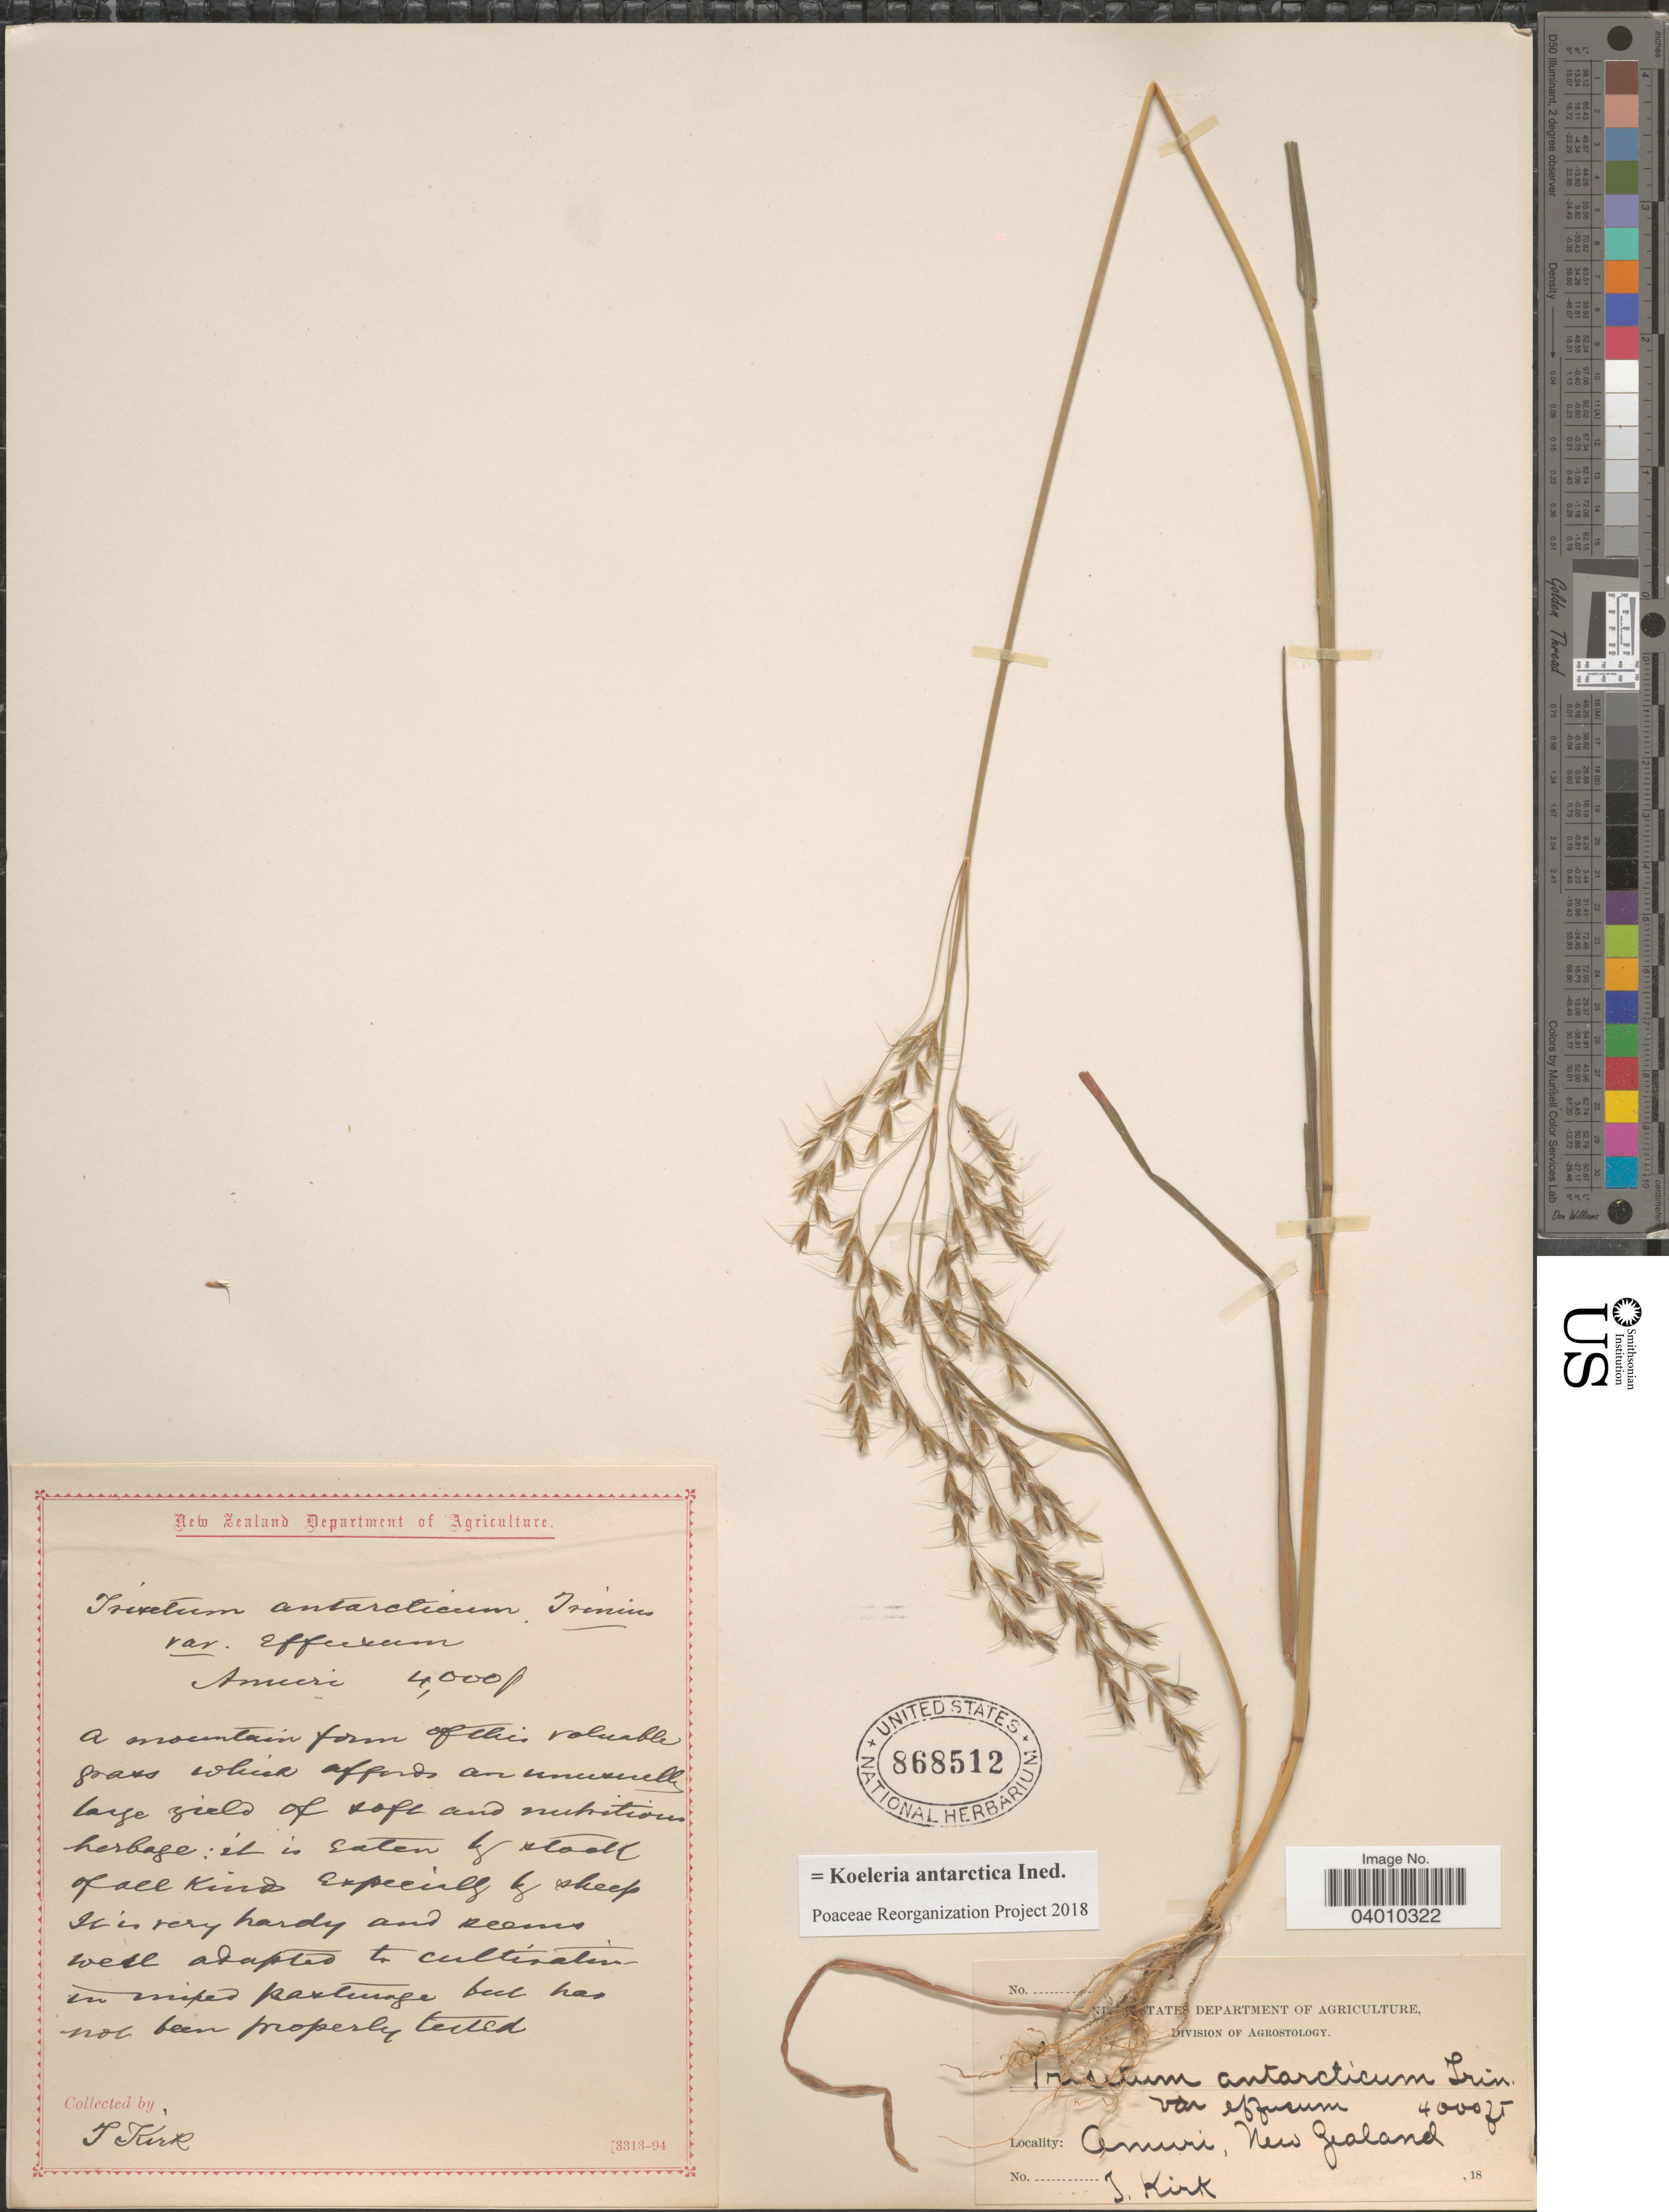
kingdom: Plantae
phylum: Tracheophyta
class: Liliopsida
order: Poales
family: Poaceae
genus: Koeleria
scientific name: Koeleria antarctica ined.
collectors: T. Kirk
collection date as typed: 18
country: New Zealand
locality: Amuri.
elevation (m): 1219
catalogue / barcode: US 868512